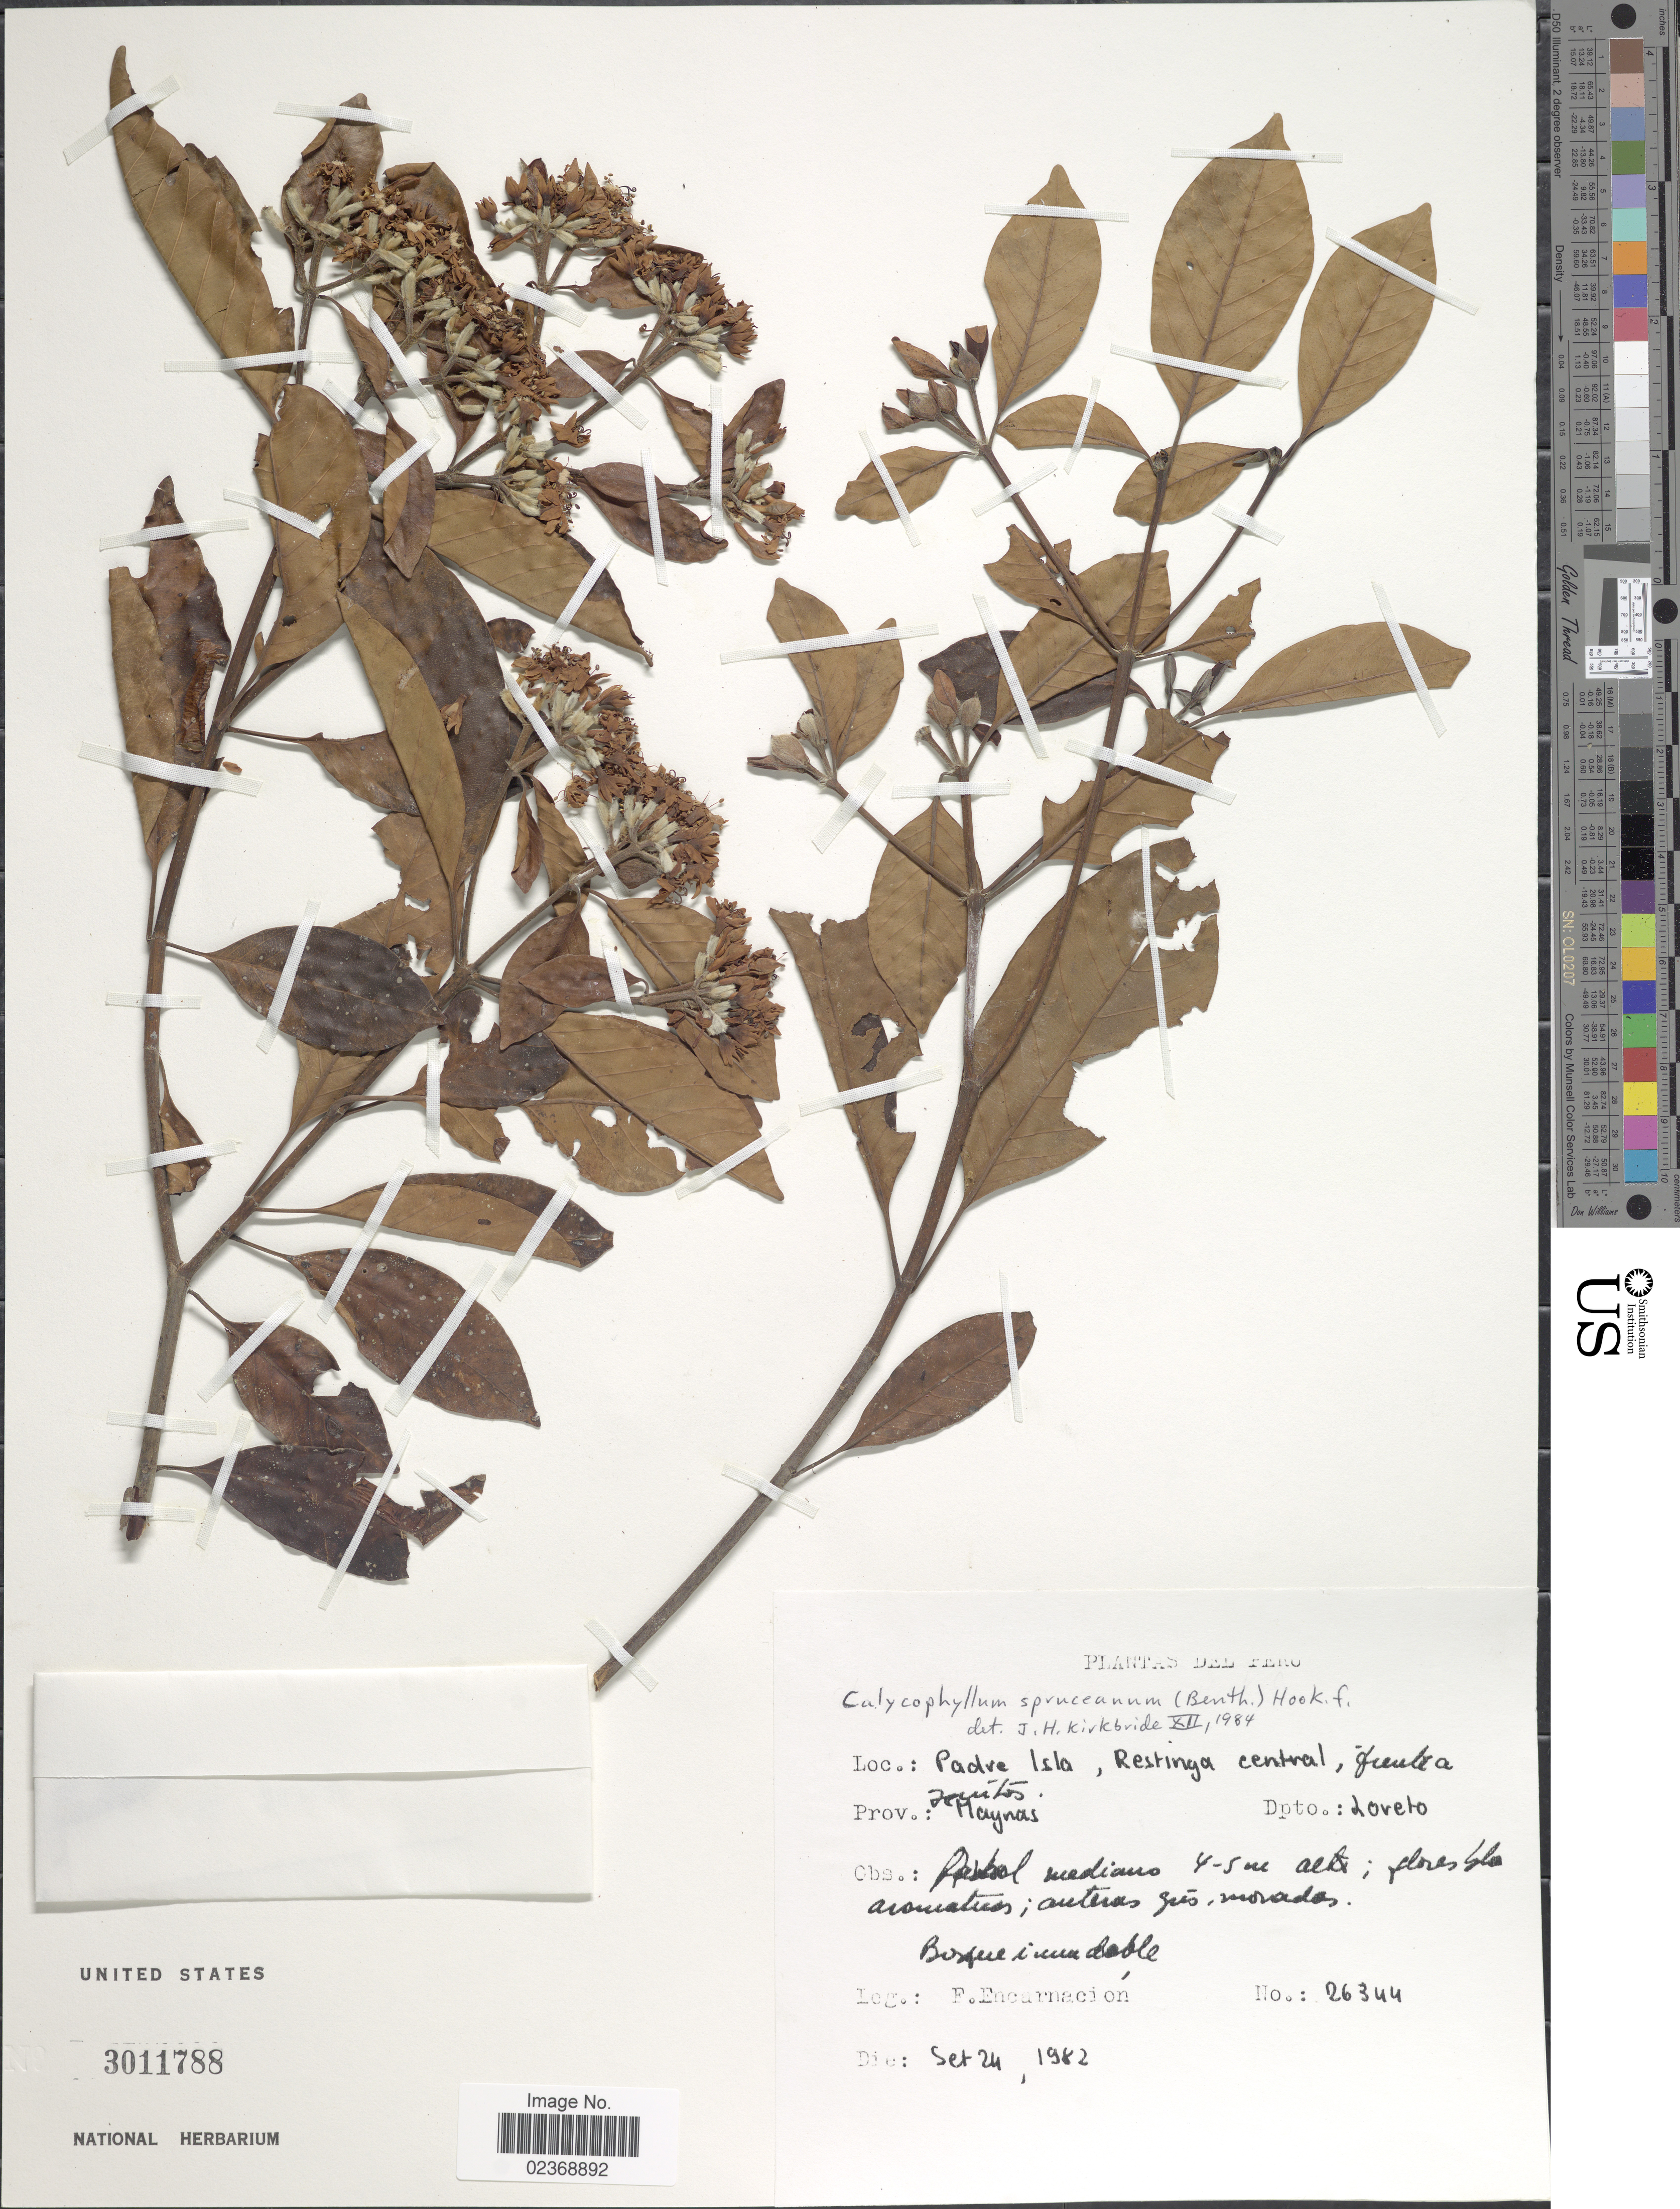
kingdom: Plantae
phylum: Tracheophyta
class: Magnoliopsida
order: Gentianales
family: Rubiaceae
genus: Calycophyllum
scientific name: Calycophyllum spruceanum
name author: (Benth.) Hook. f. ex K. Schum.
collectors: F. Encarnación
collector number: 26344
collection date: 1982-09-24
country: Peru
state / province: Loreto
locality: Padre Isla, Restinga Central, frente a Iquitos, Prov. Maynas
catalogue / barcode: US 3011788